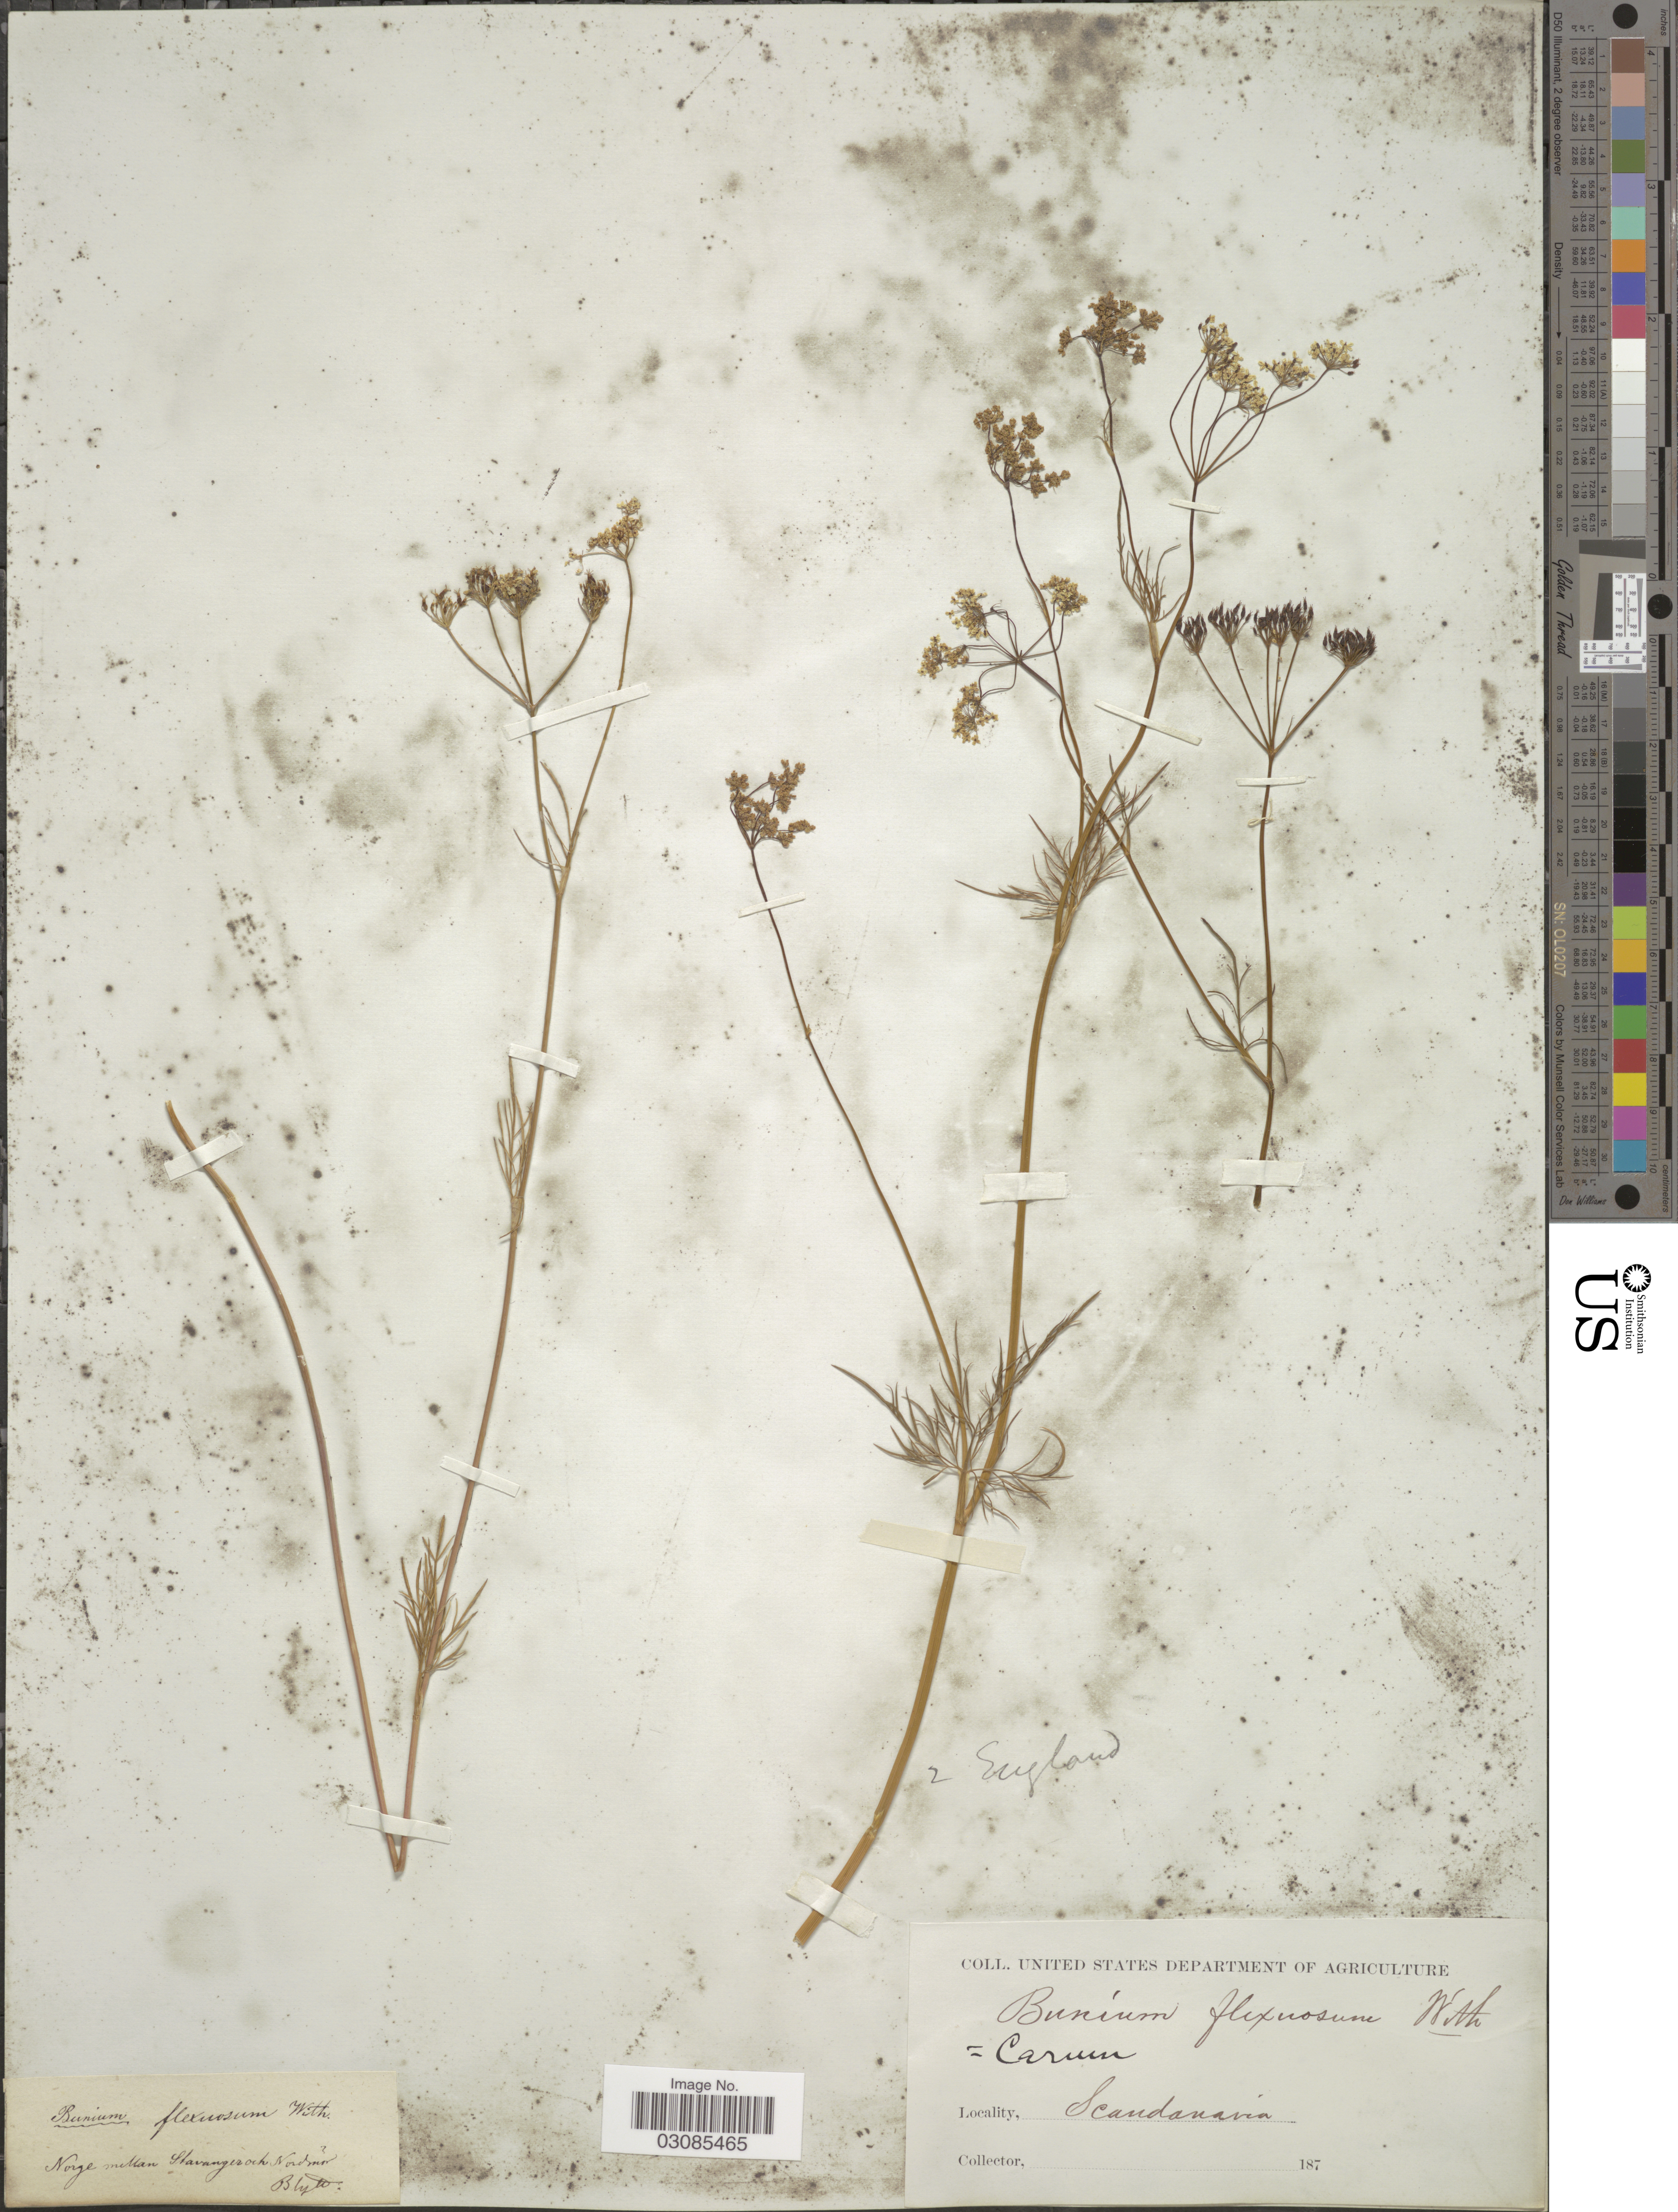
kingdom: Plantae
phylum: Tracheophyta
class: Magnoliopsida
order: Apiales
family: Apiaceae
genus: Bunium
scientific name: Bunium flexuosum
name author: With.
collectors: Blytt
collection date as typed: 187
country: Norway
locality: Scandanavia. Norge mellan Stavangeroch Nordmor.